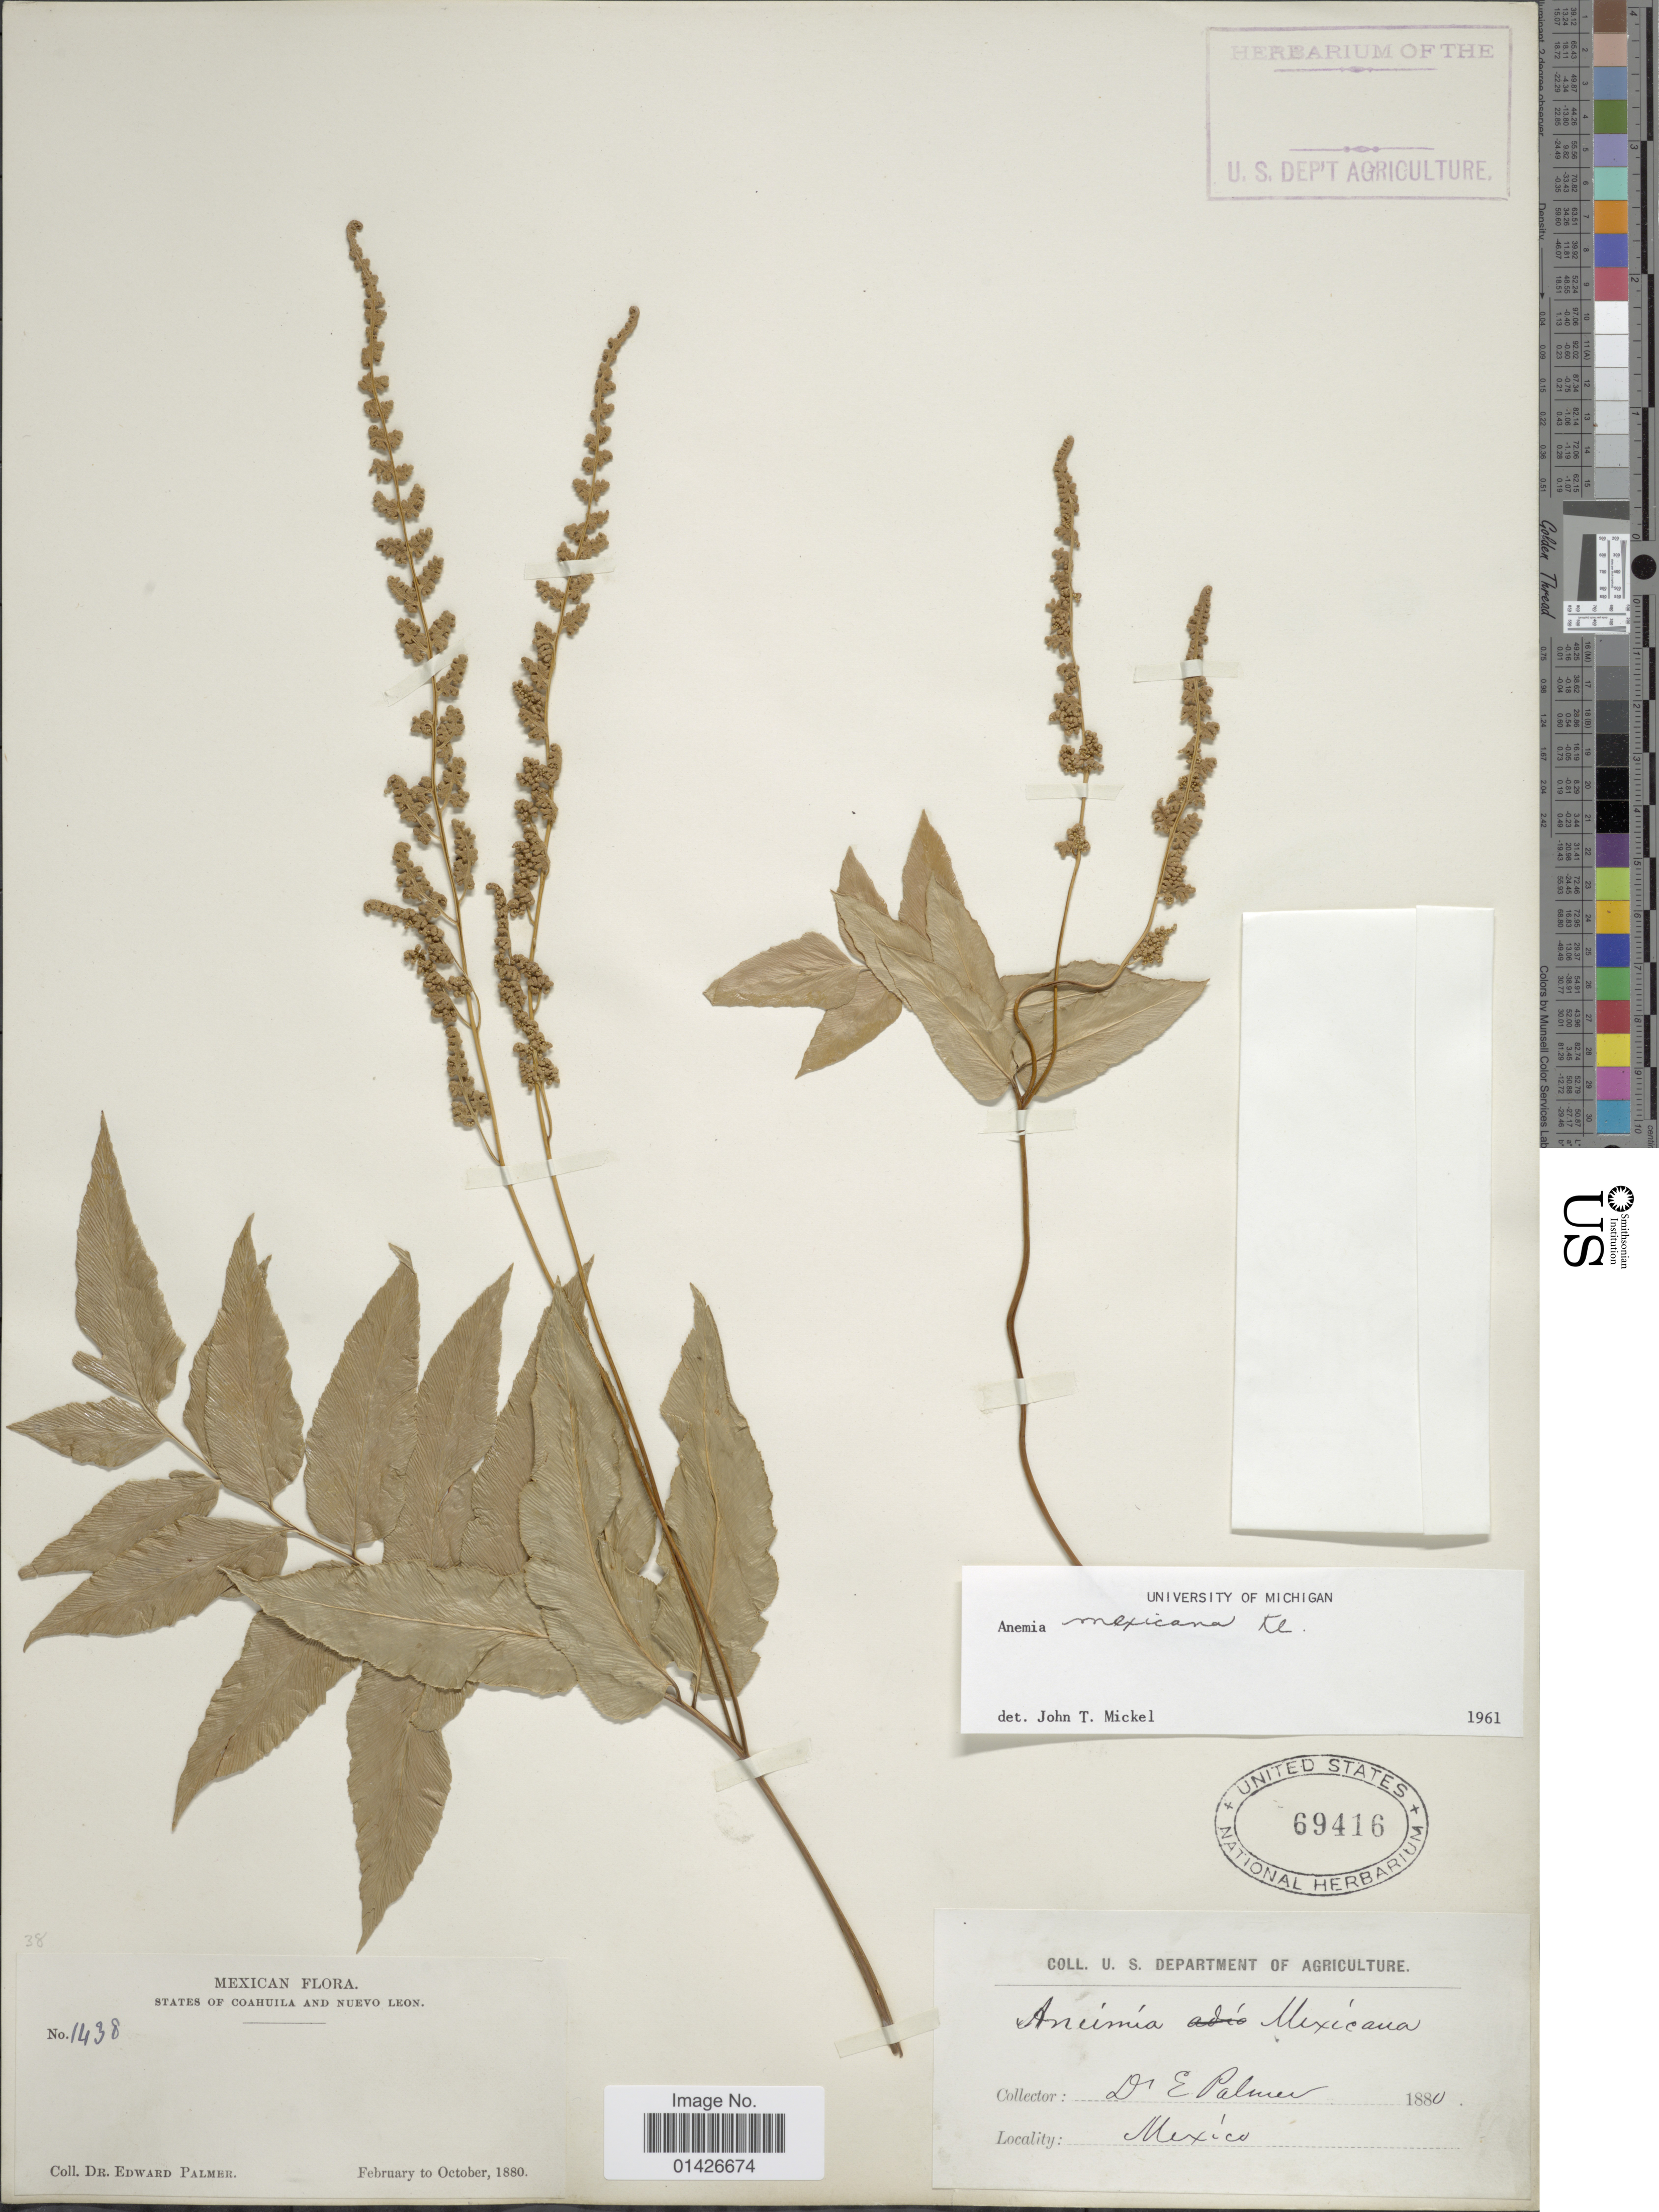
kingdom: Plantae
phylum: Tracheophyta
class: Polypodiopsida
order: Schizaeales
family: Anemiaceae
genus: Anemia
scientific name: Anemia mexicana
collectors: E. Palmer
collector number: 1438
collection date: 1880-02/1880-10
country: Mexico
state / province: Coahuila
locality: Nuevo Leon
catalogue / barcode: US 69416